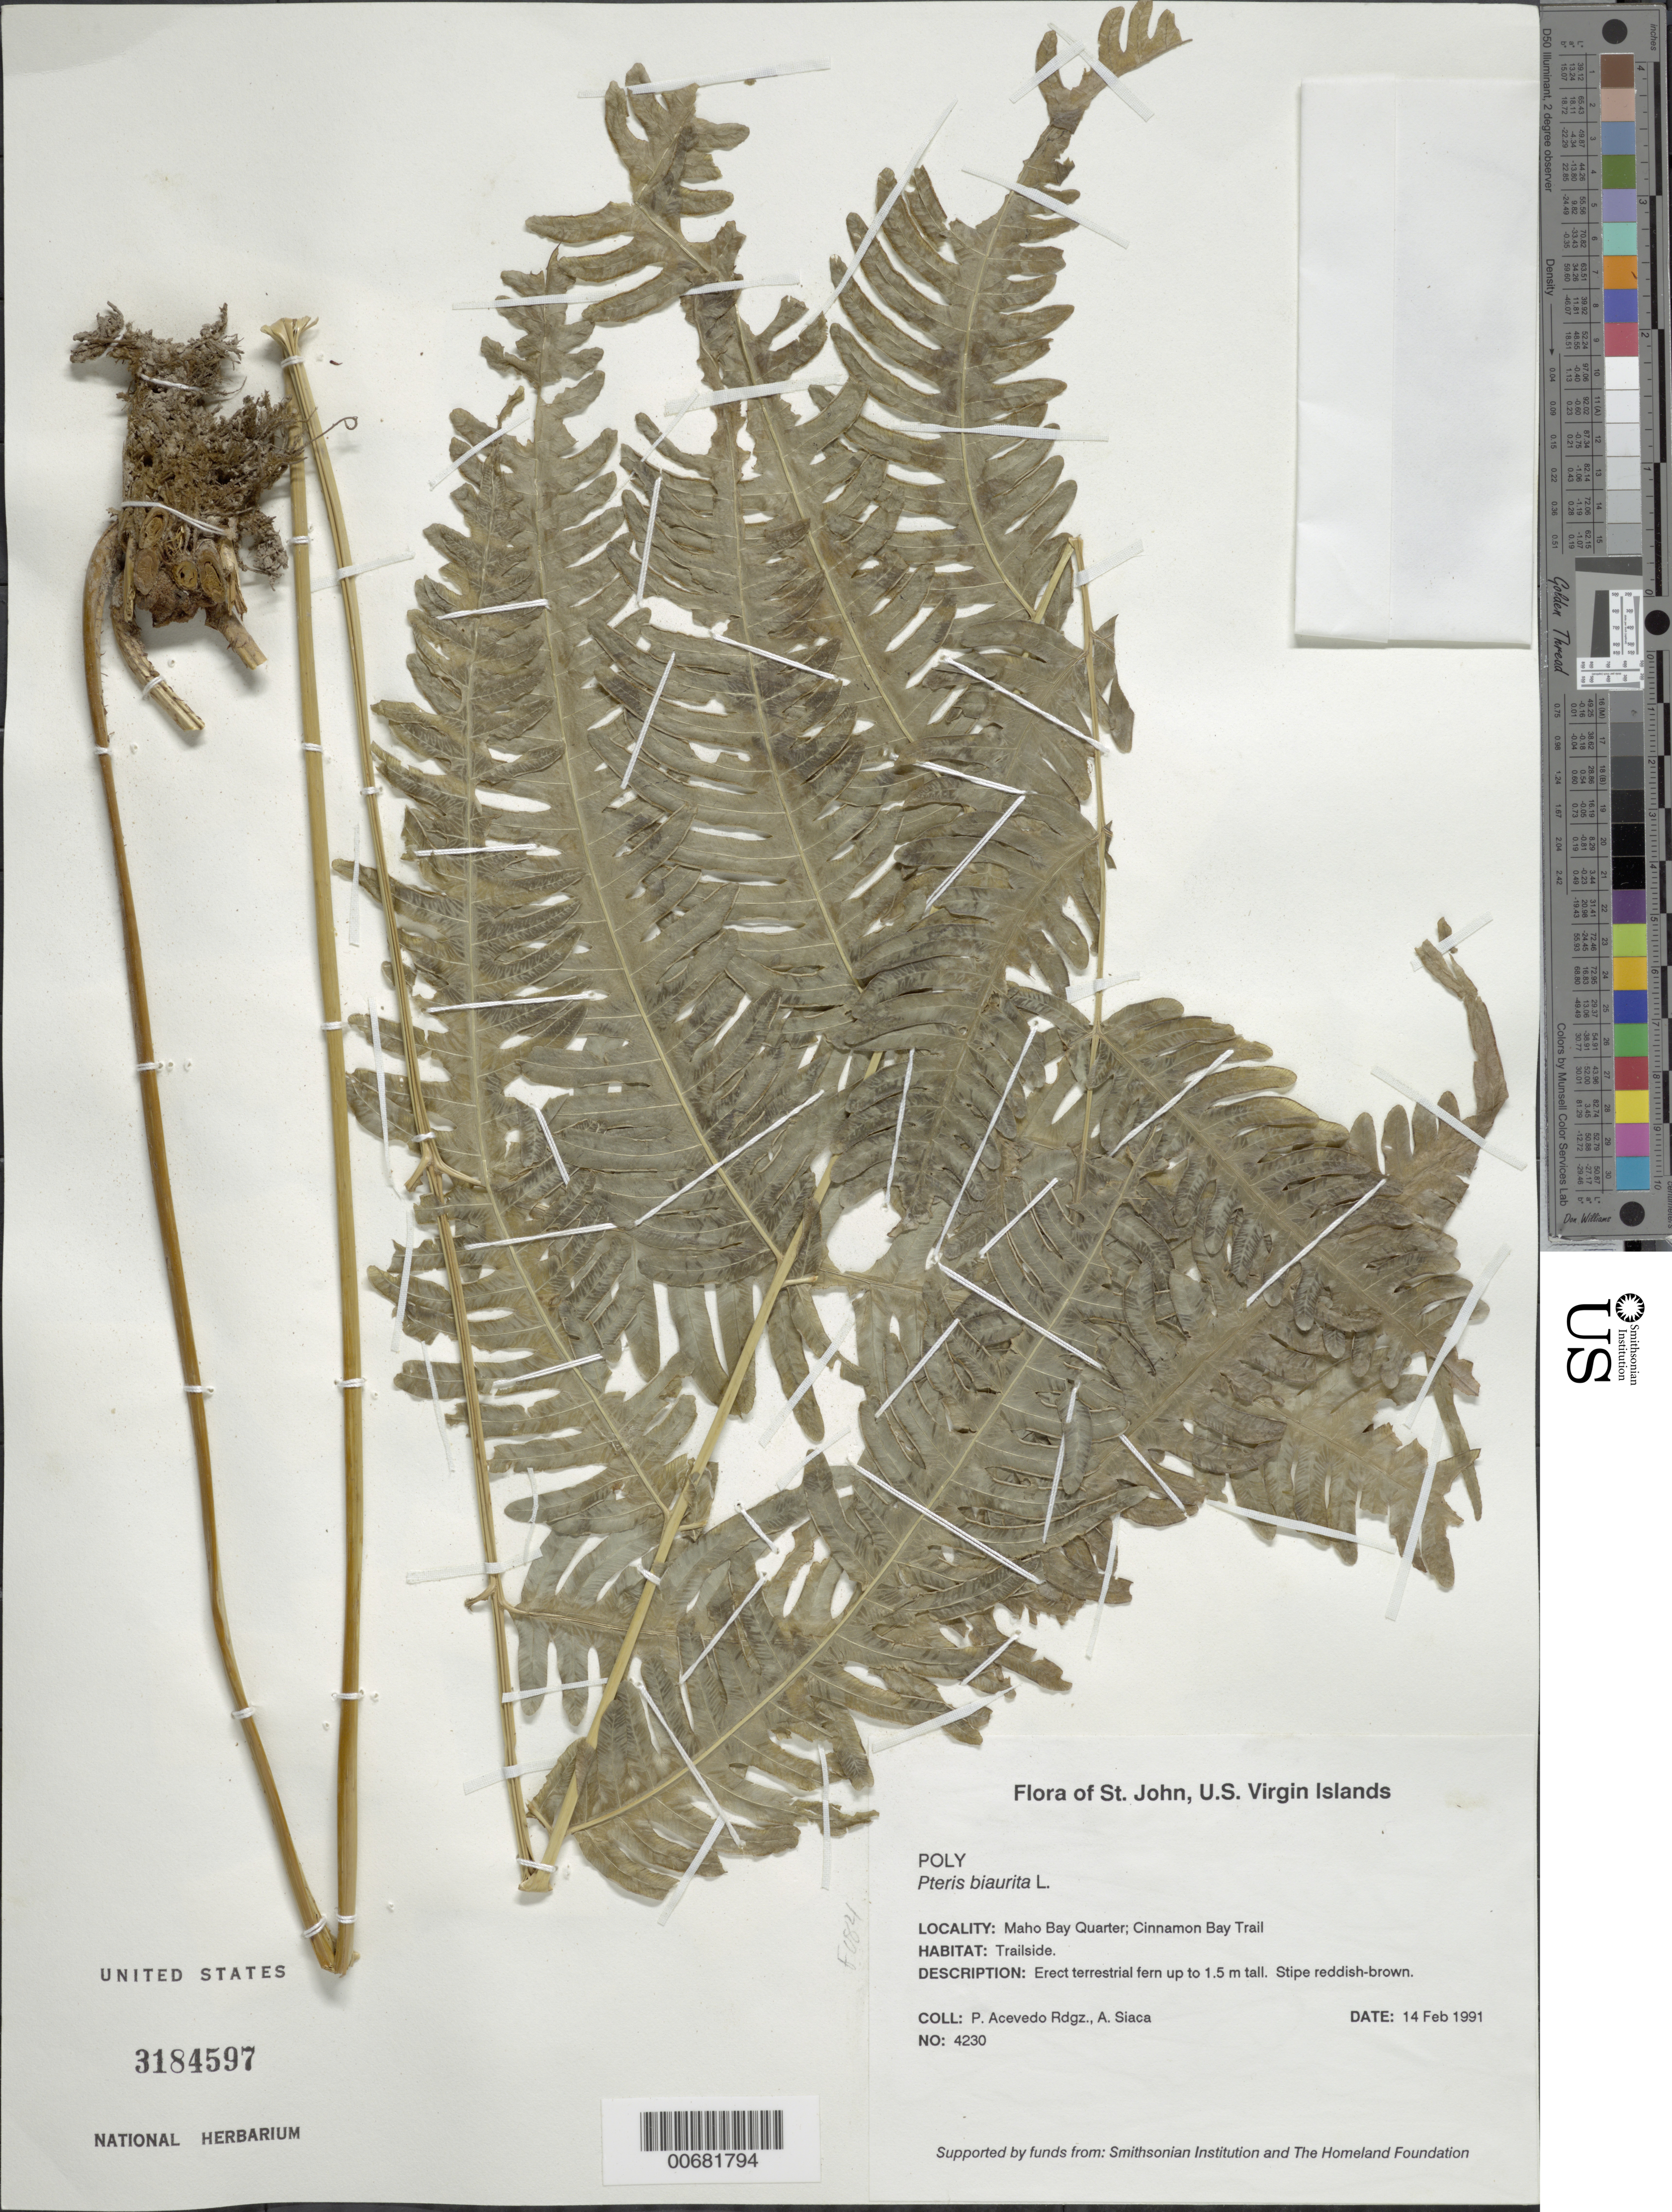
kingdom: Plantae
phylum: Tracheophyta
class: Polypodiopsida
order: Polypodiales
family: Pteridaceae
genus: Pteris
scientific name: Pteris biaurita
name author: L.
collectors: P. Acevedo-Rodr. & A. Siaca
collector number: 4230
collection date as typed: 14 Feb 1991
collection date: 1991-02-14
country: U.S. Virgin Islands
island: St. John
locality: Maho Bay Quarter; Cinnamon Bay Trail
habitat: Trailside.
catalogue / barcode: US 3184597